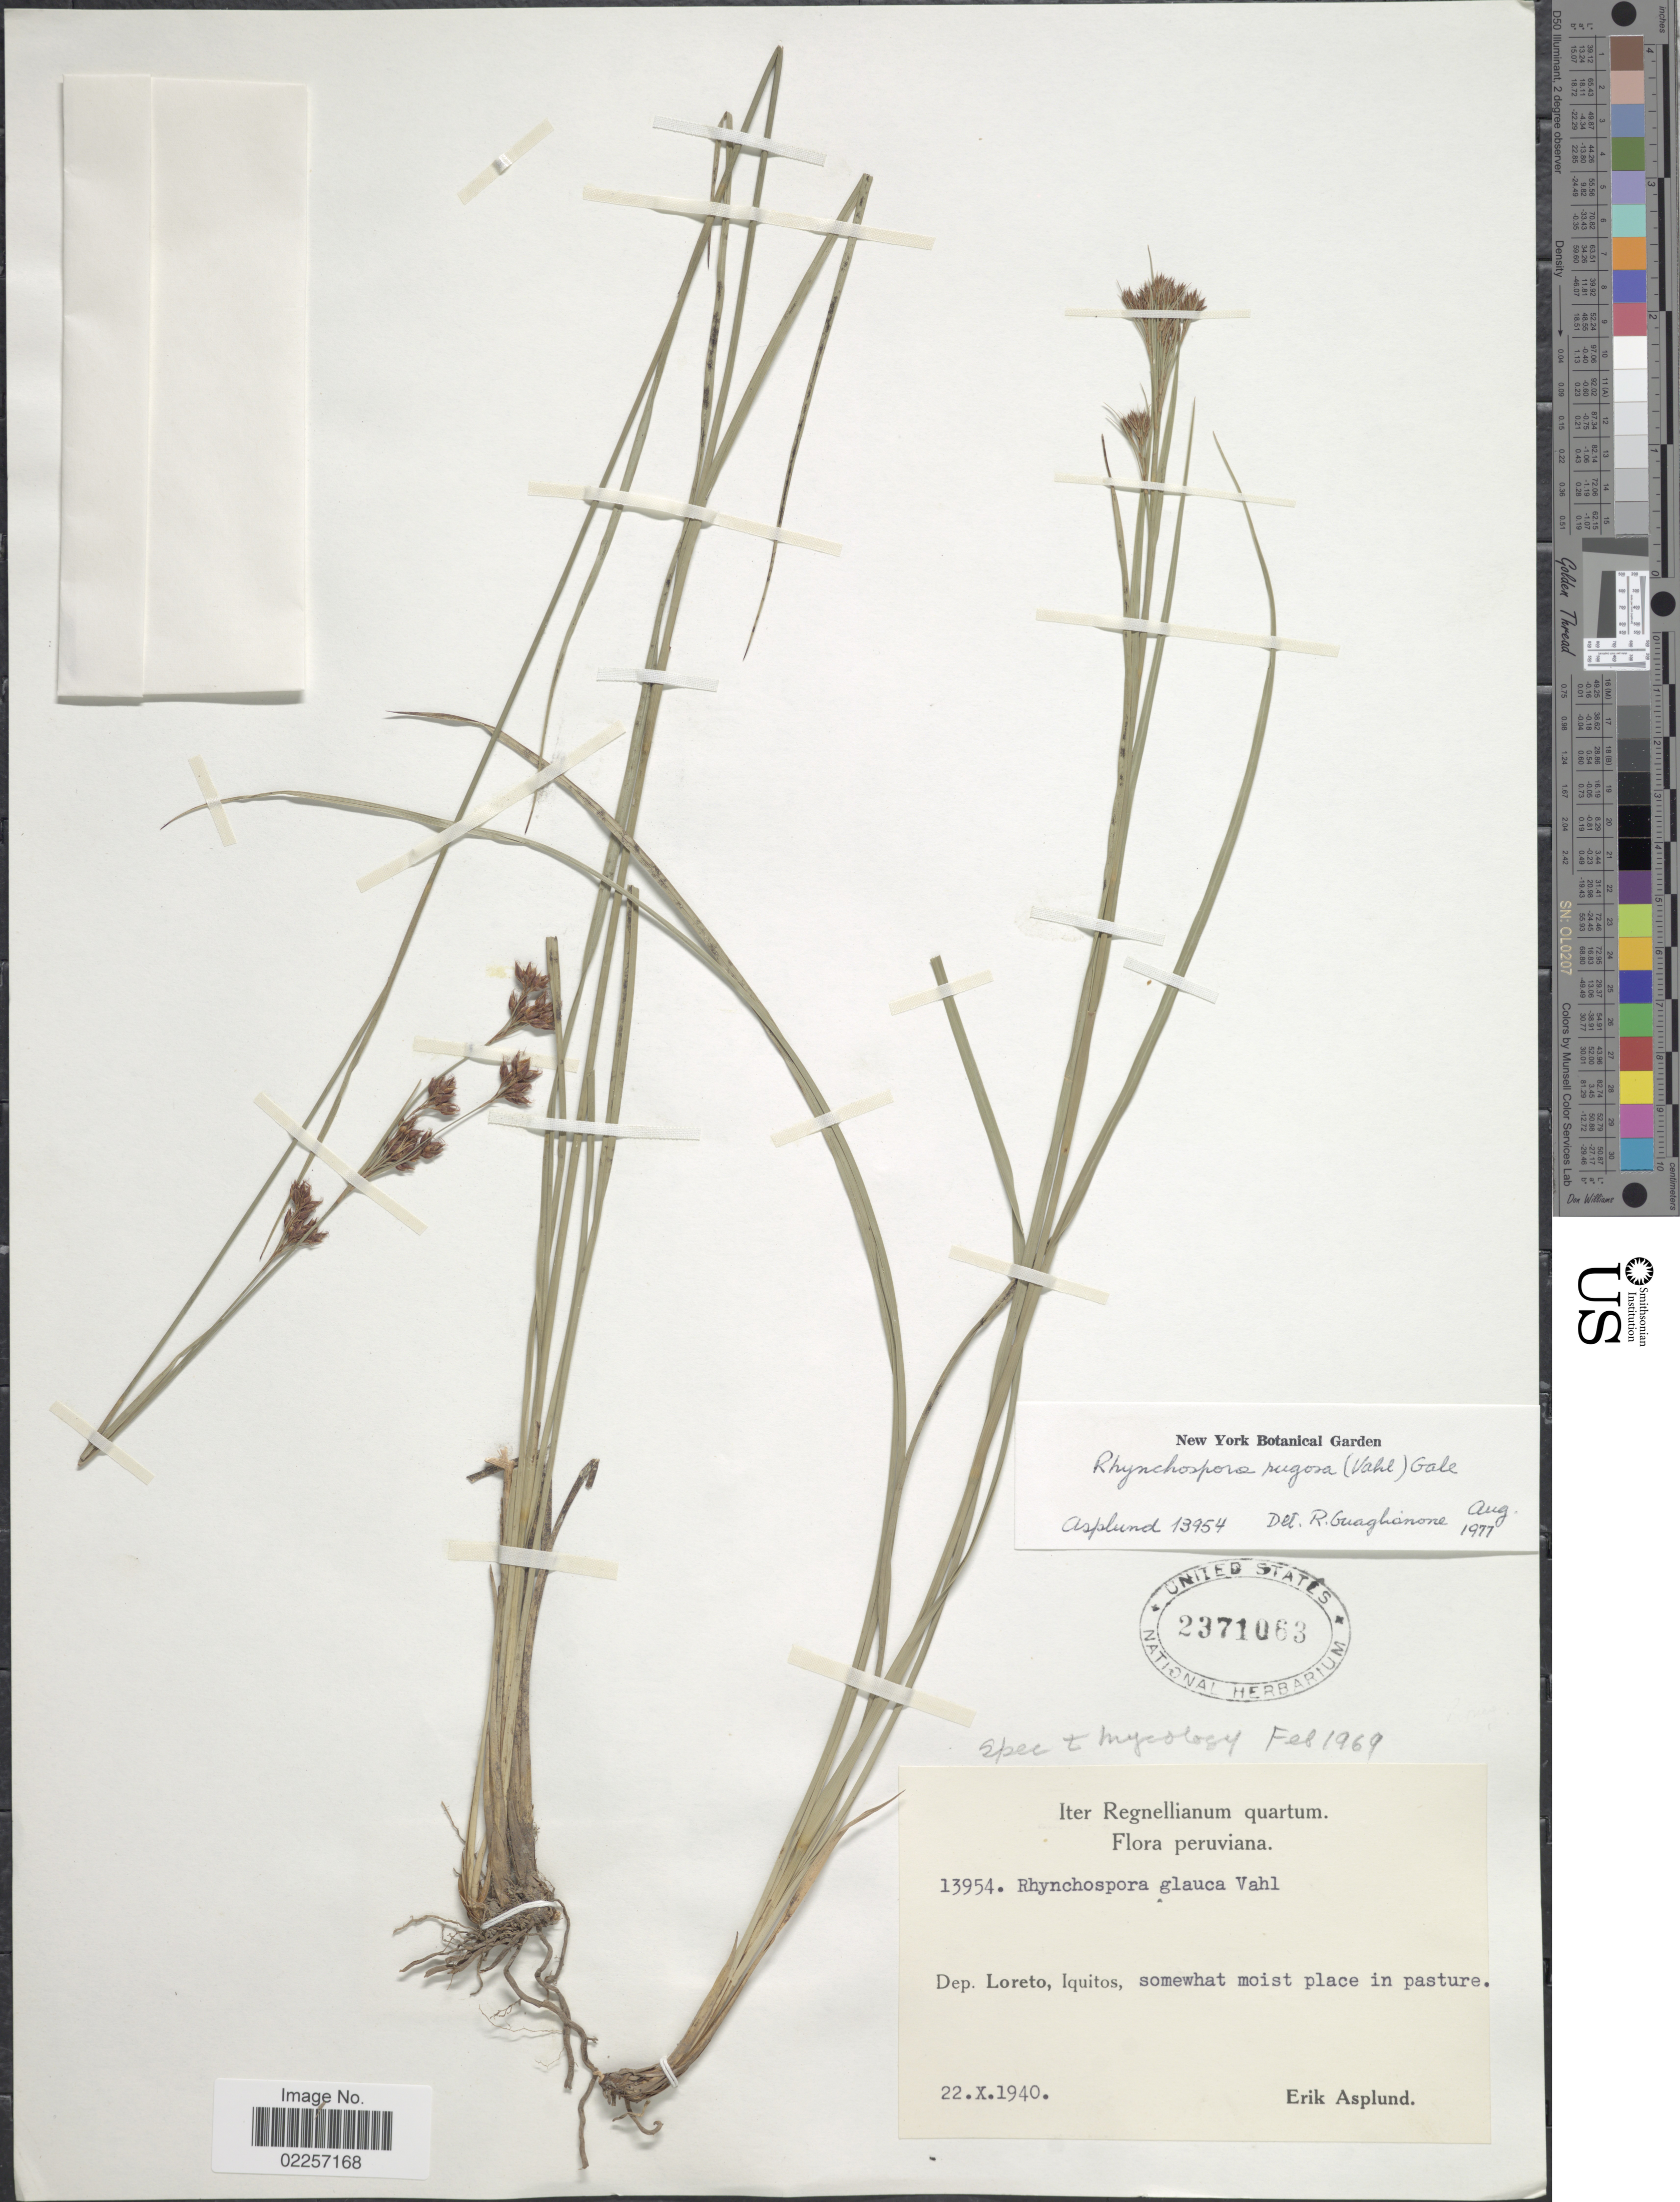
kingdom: Plantae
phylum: Tracheophyta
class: Liliopsida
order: Poales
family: Cyperaceae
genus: Rhynchospora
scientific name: Rhynchospora rugosa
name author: (Vahl) Gale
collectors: E. Asplund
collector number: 13954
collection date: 1940-10-22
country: Peru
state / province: Loreto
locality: Peruviana. Iquitos, somewhat moist places in pasture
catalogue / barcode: US 2371063